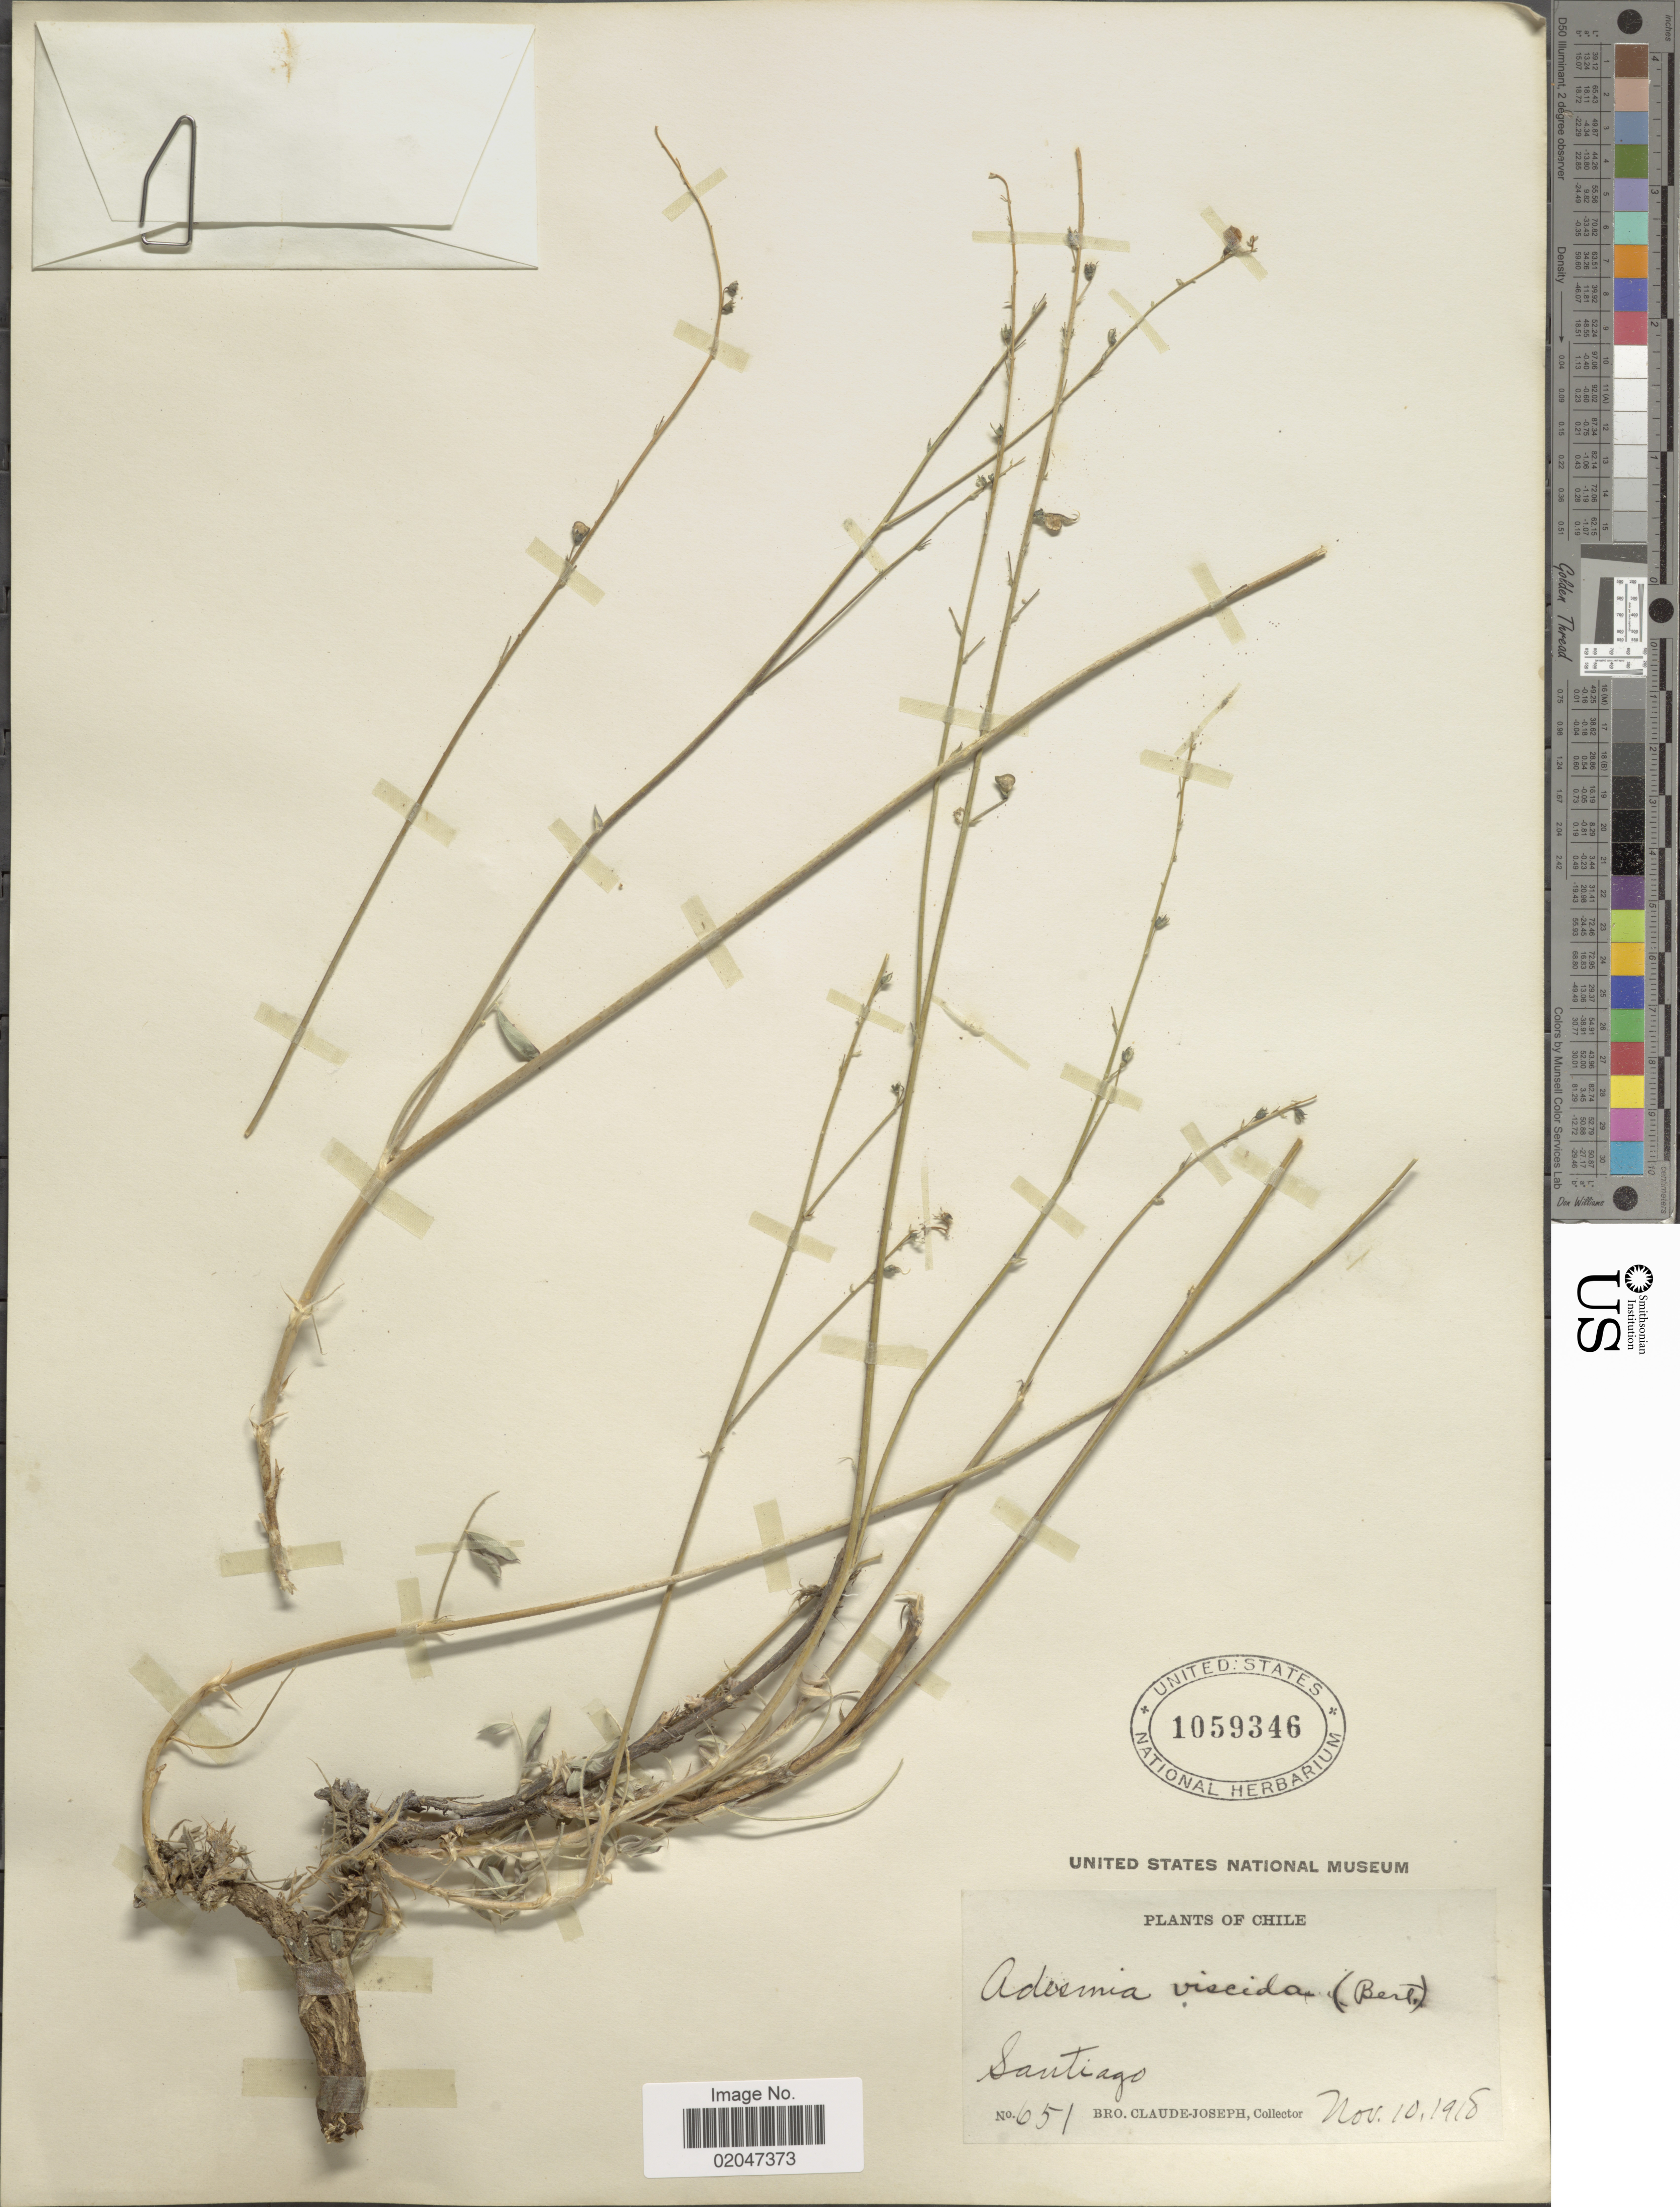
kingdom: Plantae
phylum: Tracheophyta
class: Magnoliopsida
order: Fabales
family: Fabaceae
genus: Adesmia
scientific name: Adesmia viscida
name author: Bertero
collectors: Bro. Claude-Joseph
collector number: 651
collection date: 1918-11-10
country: Chile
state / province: Región Metropolitana (RM)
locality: Santiago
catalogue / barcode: US 1059346